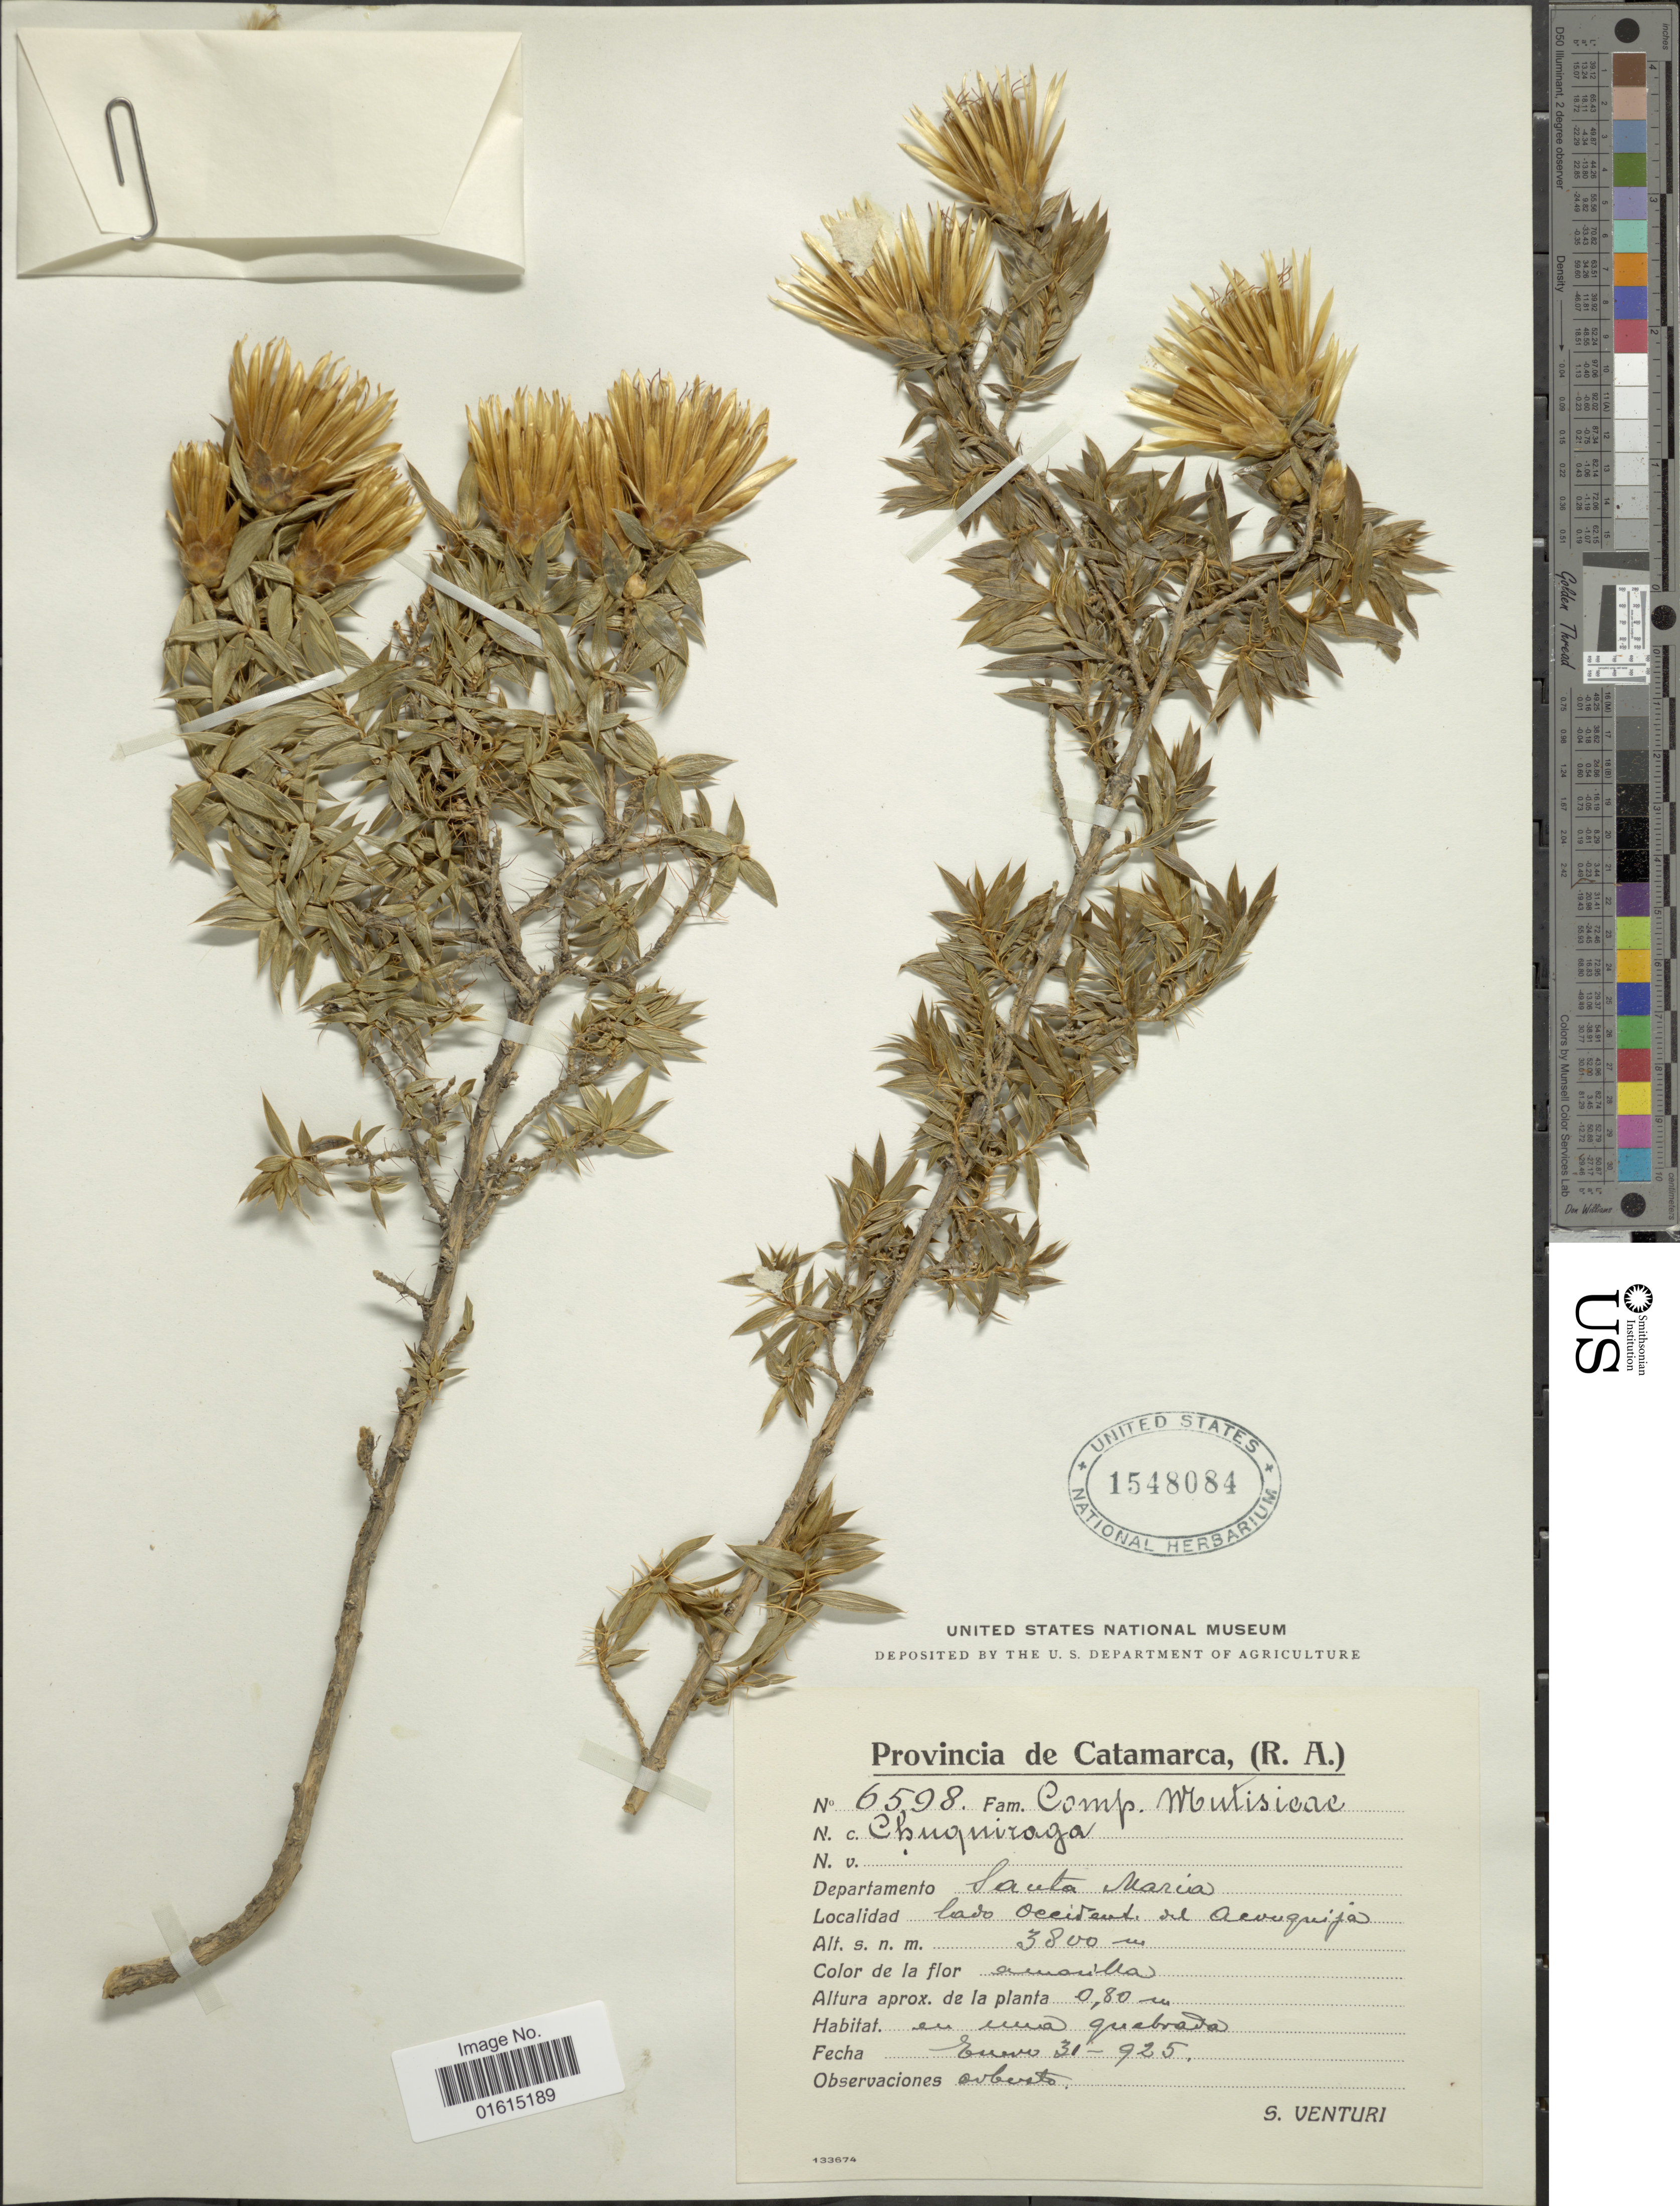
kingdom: Plantae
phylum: Tracheophyta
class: Magnoliopsida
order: Asterales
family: Asteraceae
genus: Chuquiraga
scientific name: Chuquiraga sp.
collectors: S. Venturi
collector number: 6598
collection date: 1925-01-31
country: Argentina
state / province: Catamarca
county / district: Santa Maria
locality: West side of Aconquija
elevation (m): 3800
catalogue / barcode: US 1548084